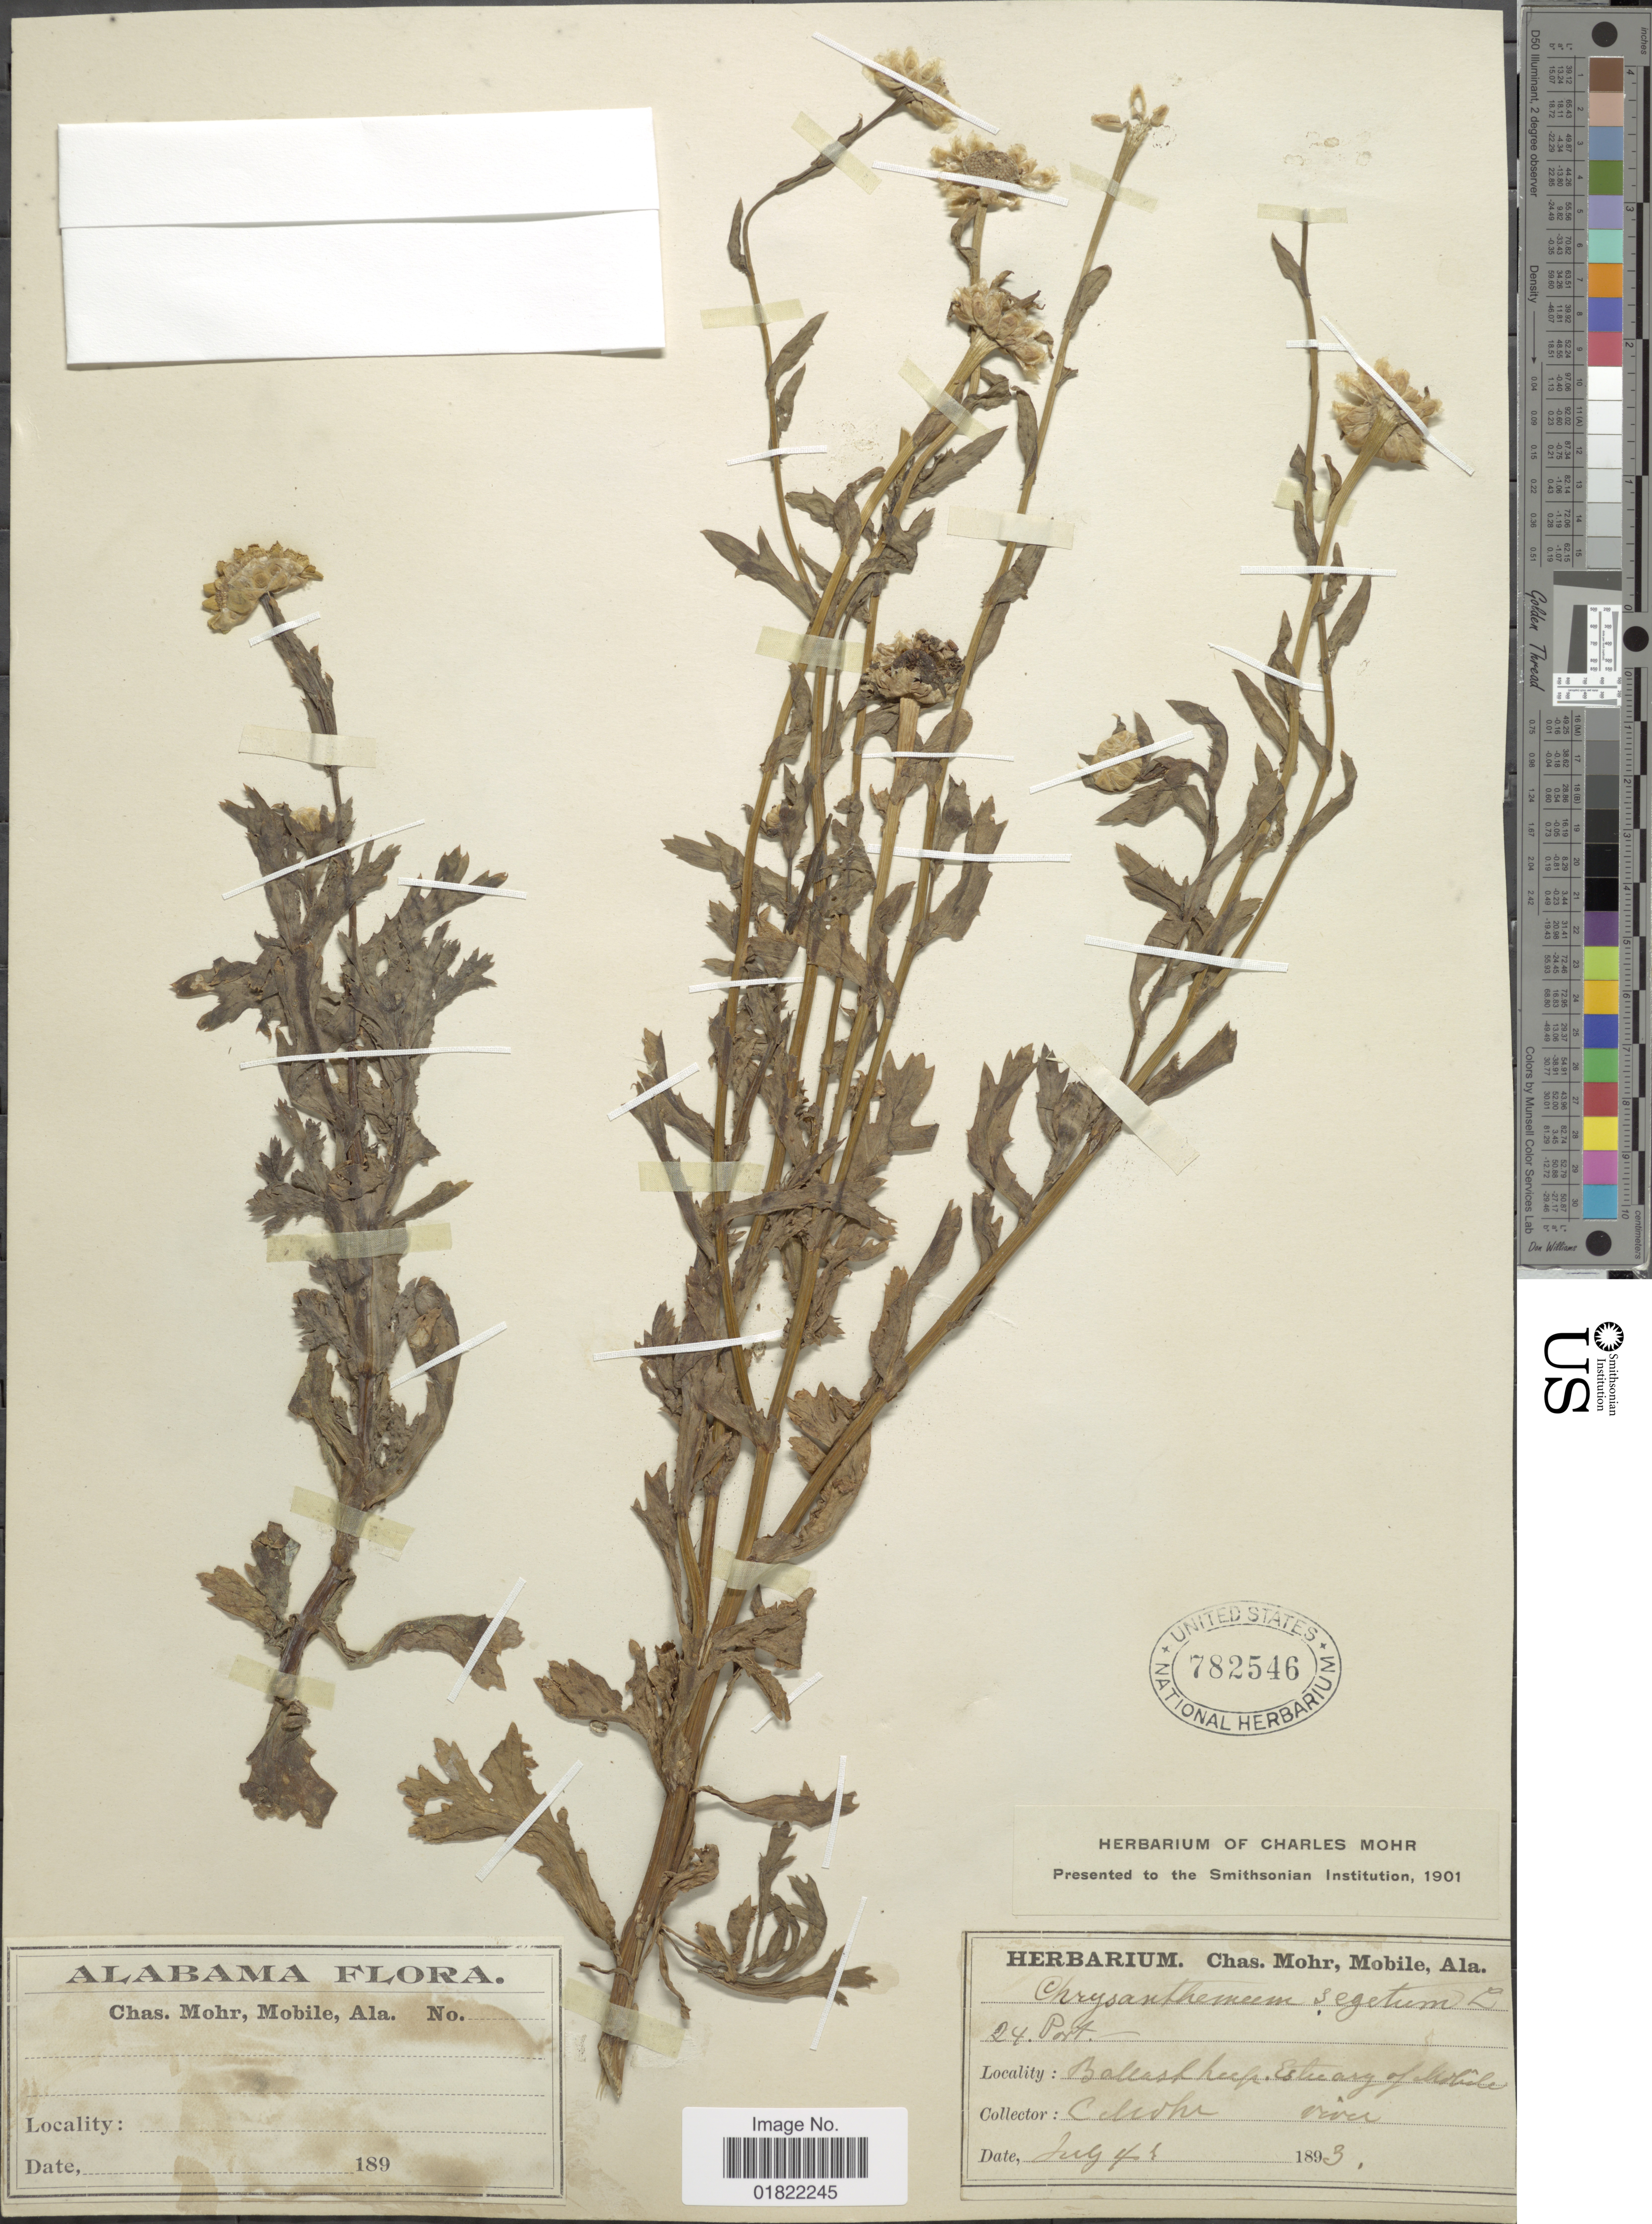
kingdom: Plantae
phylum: Tracheophyta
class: Magnoliopsida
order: Asterales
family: Asteraceae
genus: Chrysanthemum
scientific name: Chrysanthemum segetum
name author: L.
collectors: C. T. Mohr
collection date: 1893-07-04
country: United States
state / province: Alabama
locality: Baleash steep, Estang of Mobile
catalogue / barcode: US 782546